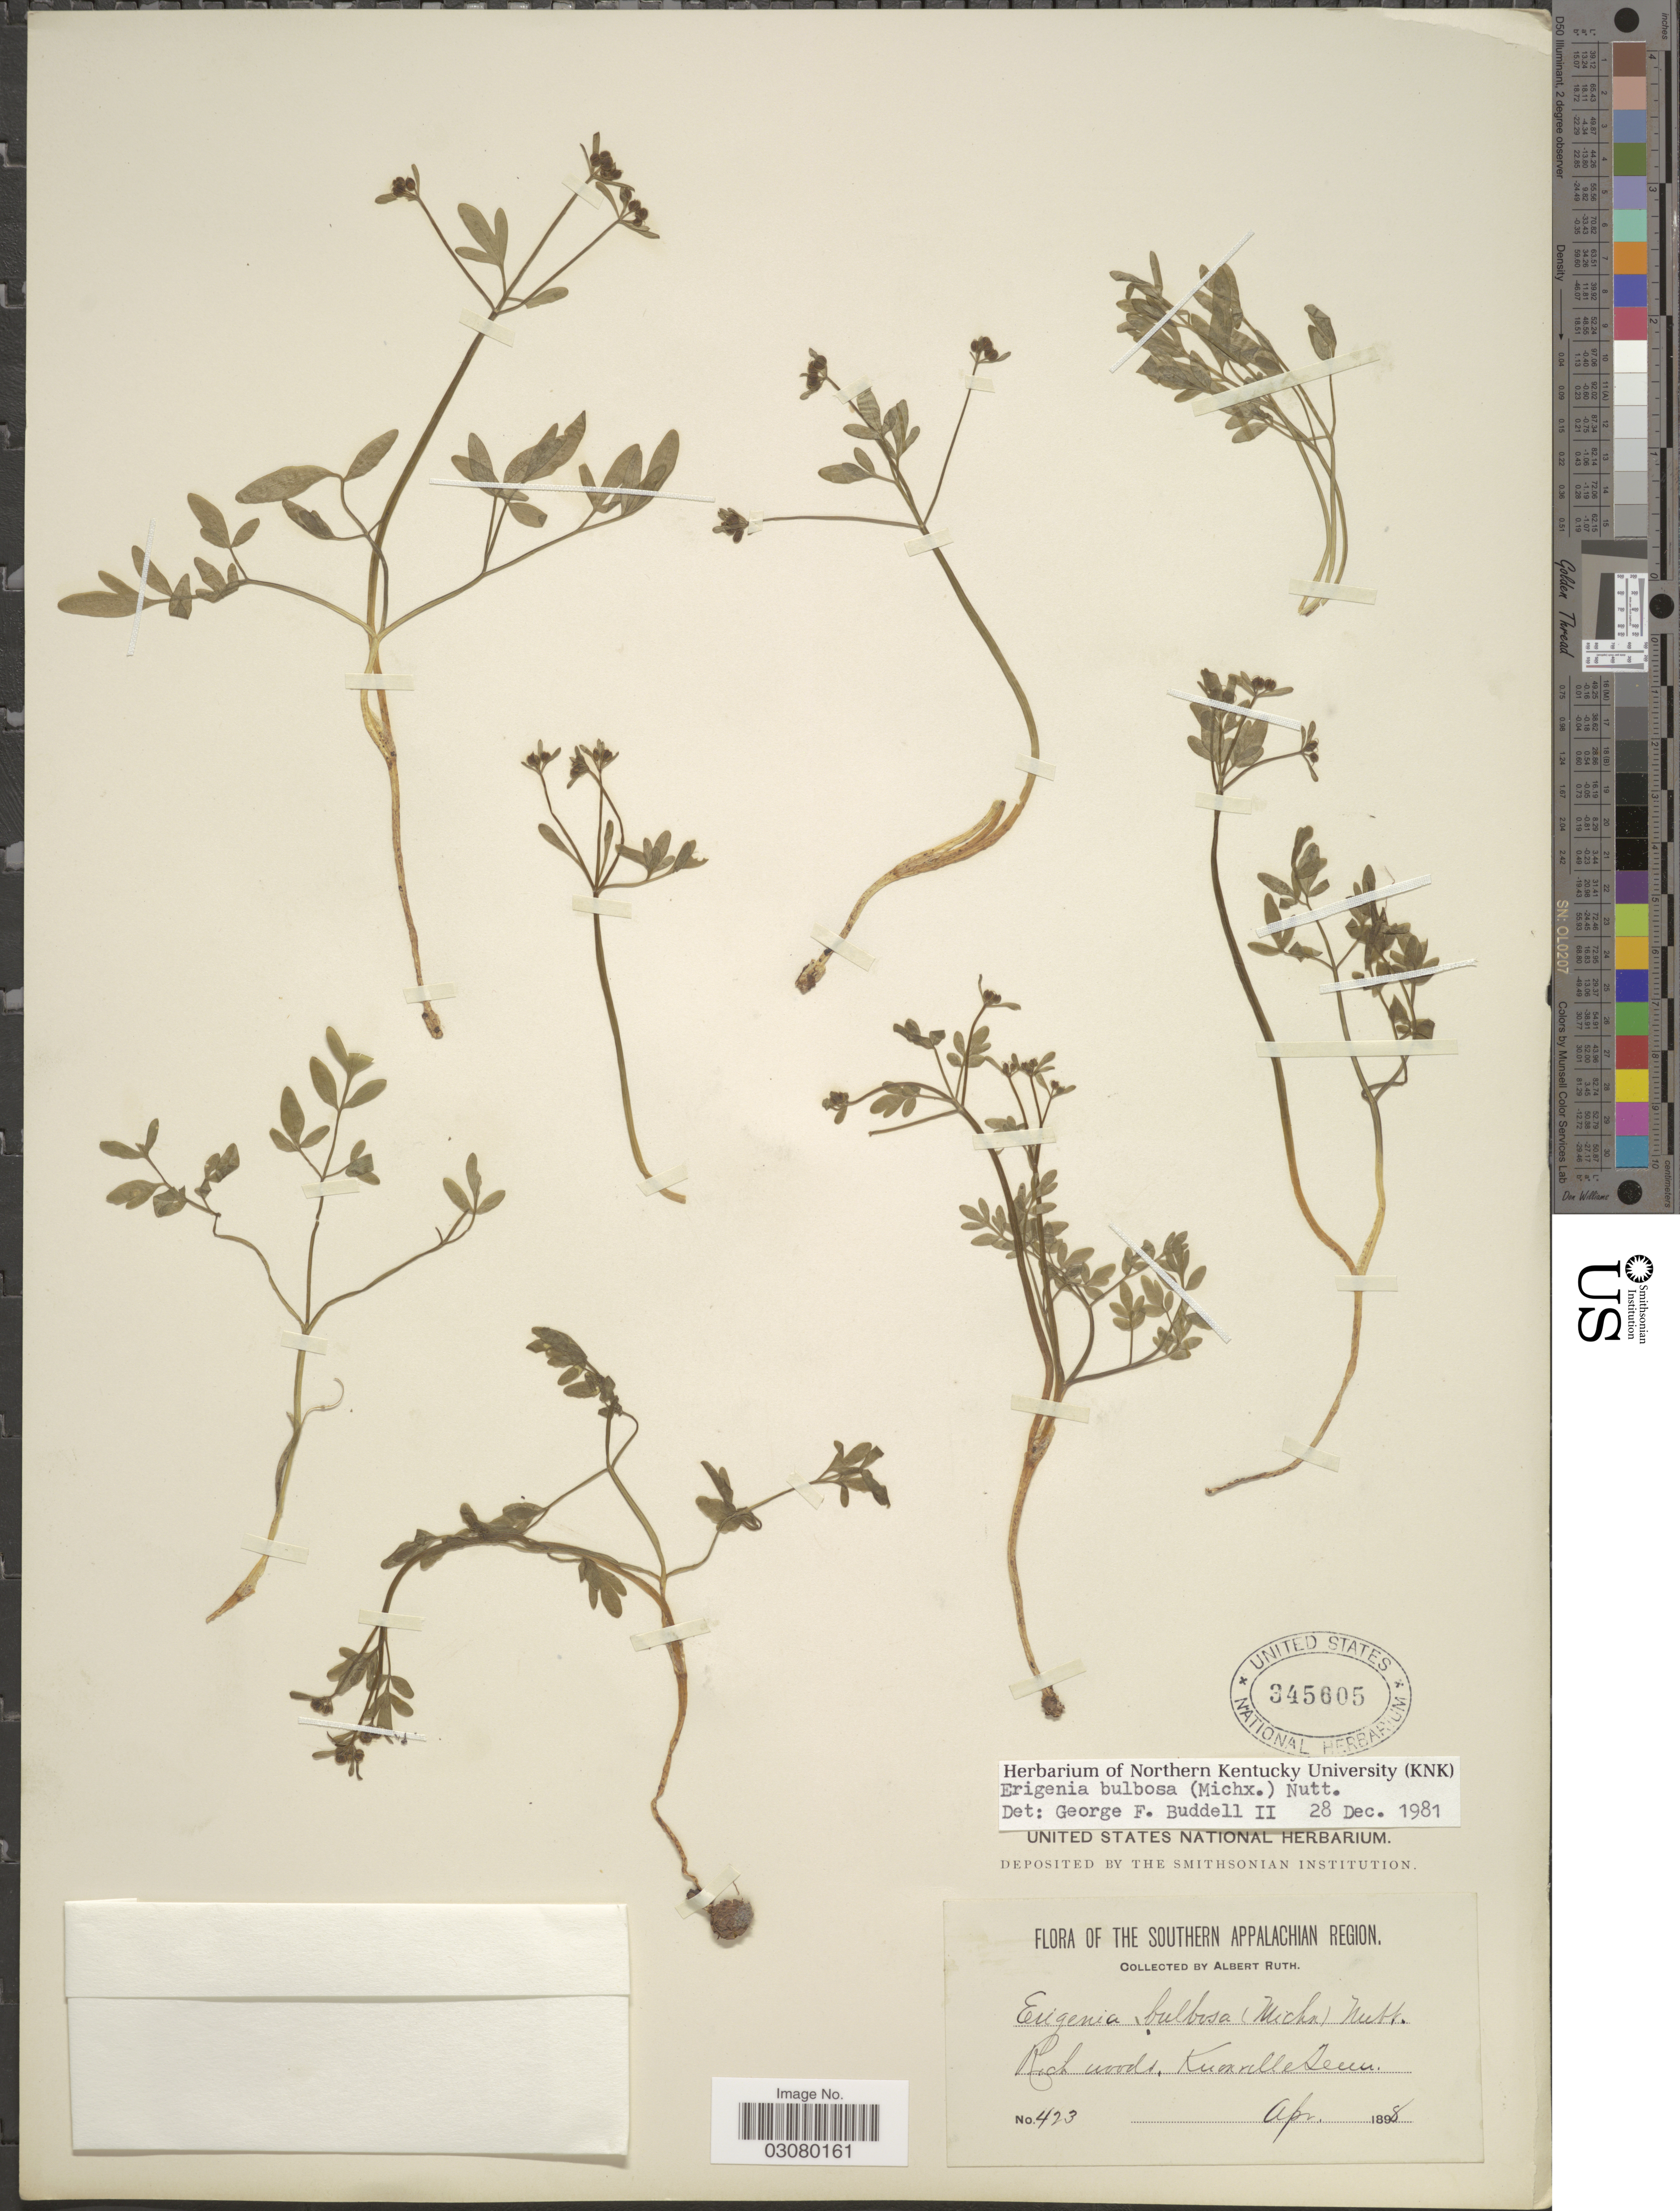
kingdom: Plantae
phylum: Tracheophyta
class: Magnoliopsida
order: Apiales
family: Apiaceae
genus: Erigenia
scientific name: Erigenia bulbosa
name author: (Michx.) Nutt.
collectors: A. Ruth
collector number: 423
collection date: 1898-04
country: United States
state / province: Tennessee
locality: Southern Apalachian Region. Knoxville.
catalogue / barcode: US 345605